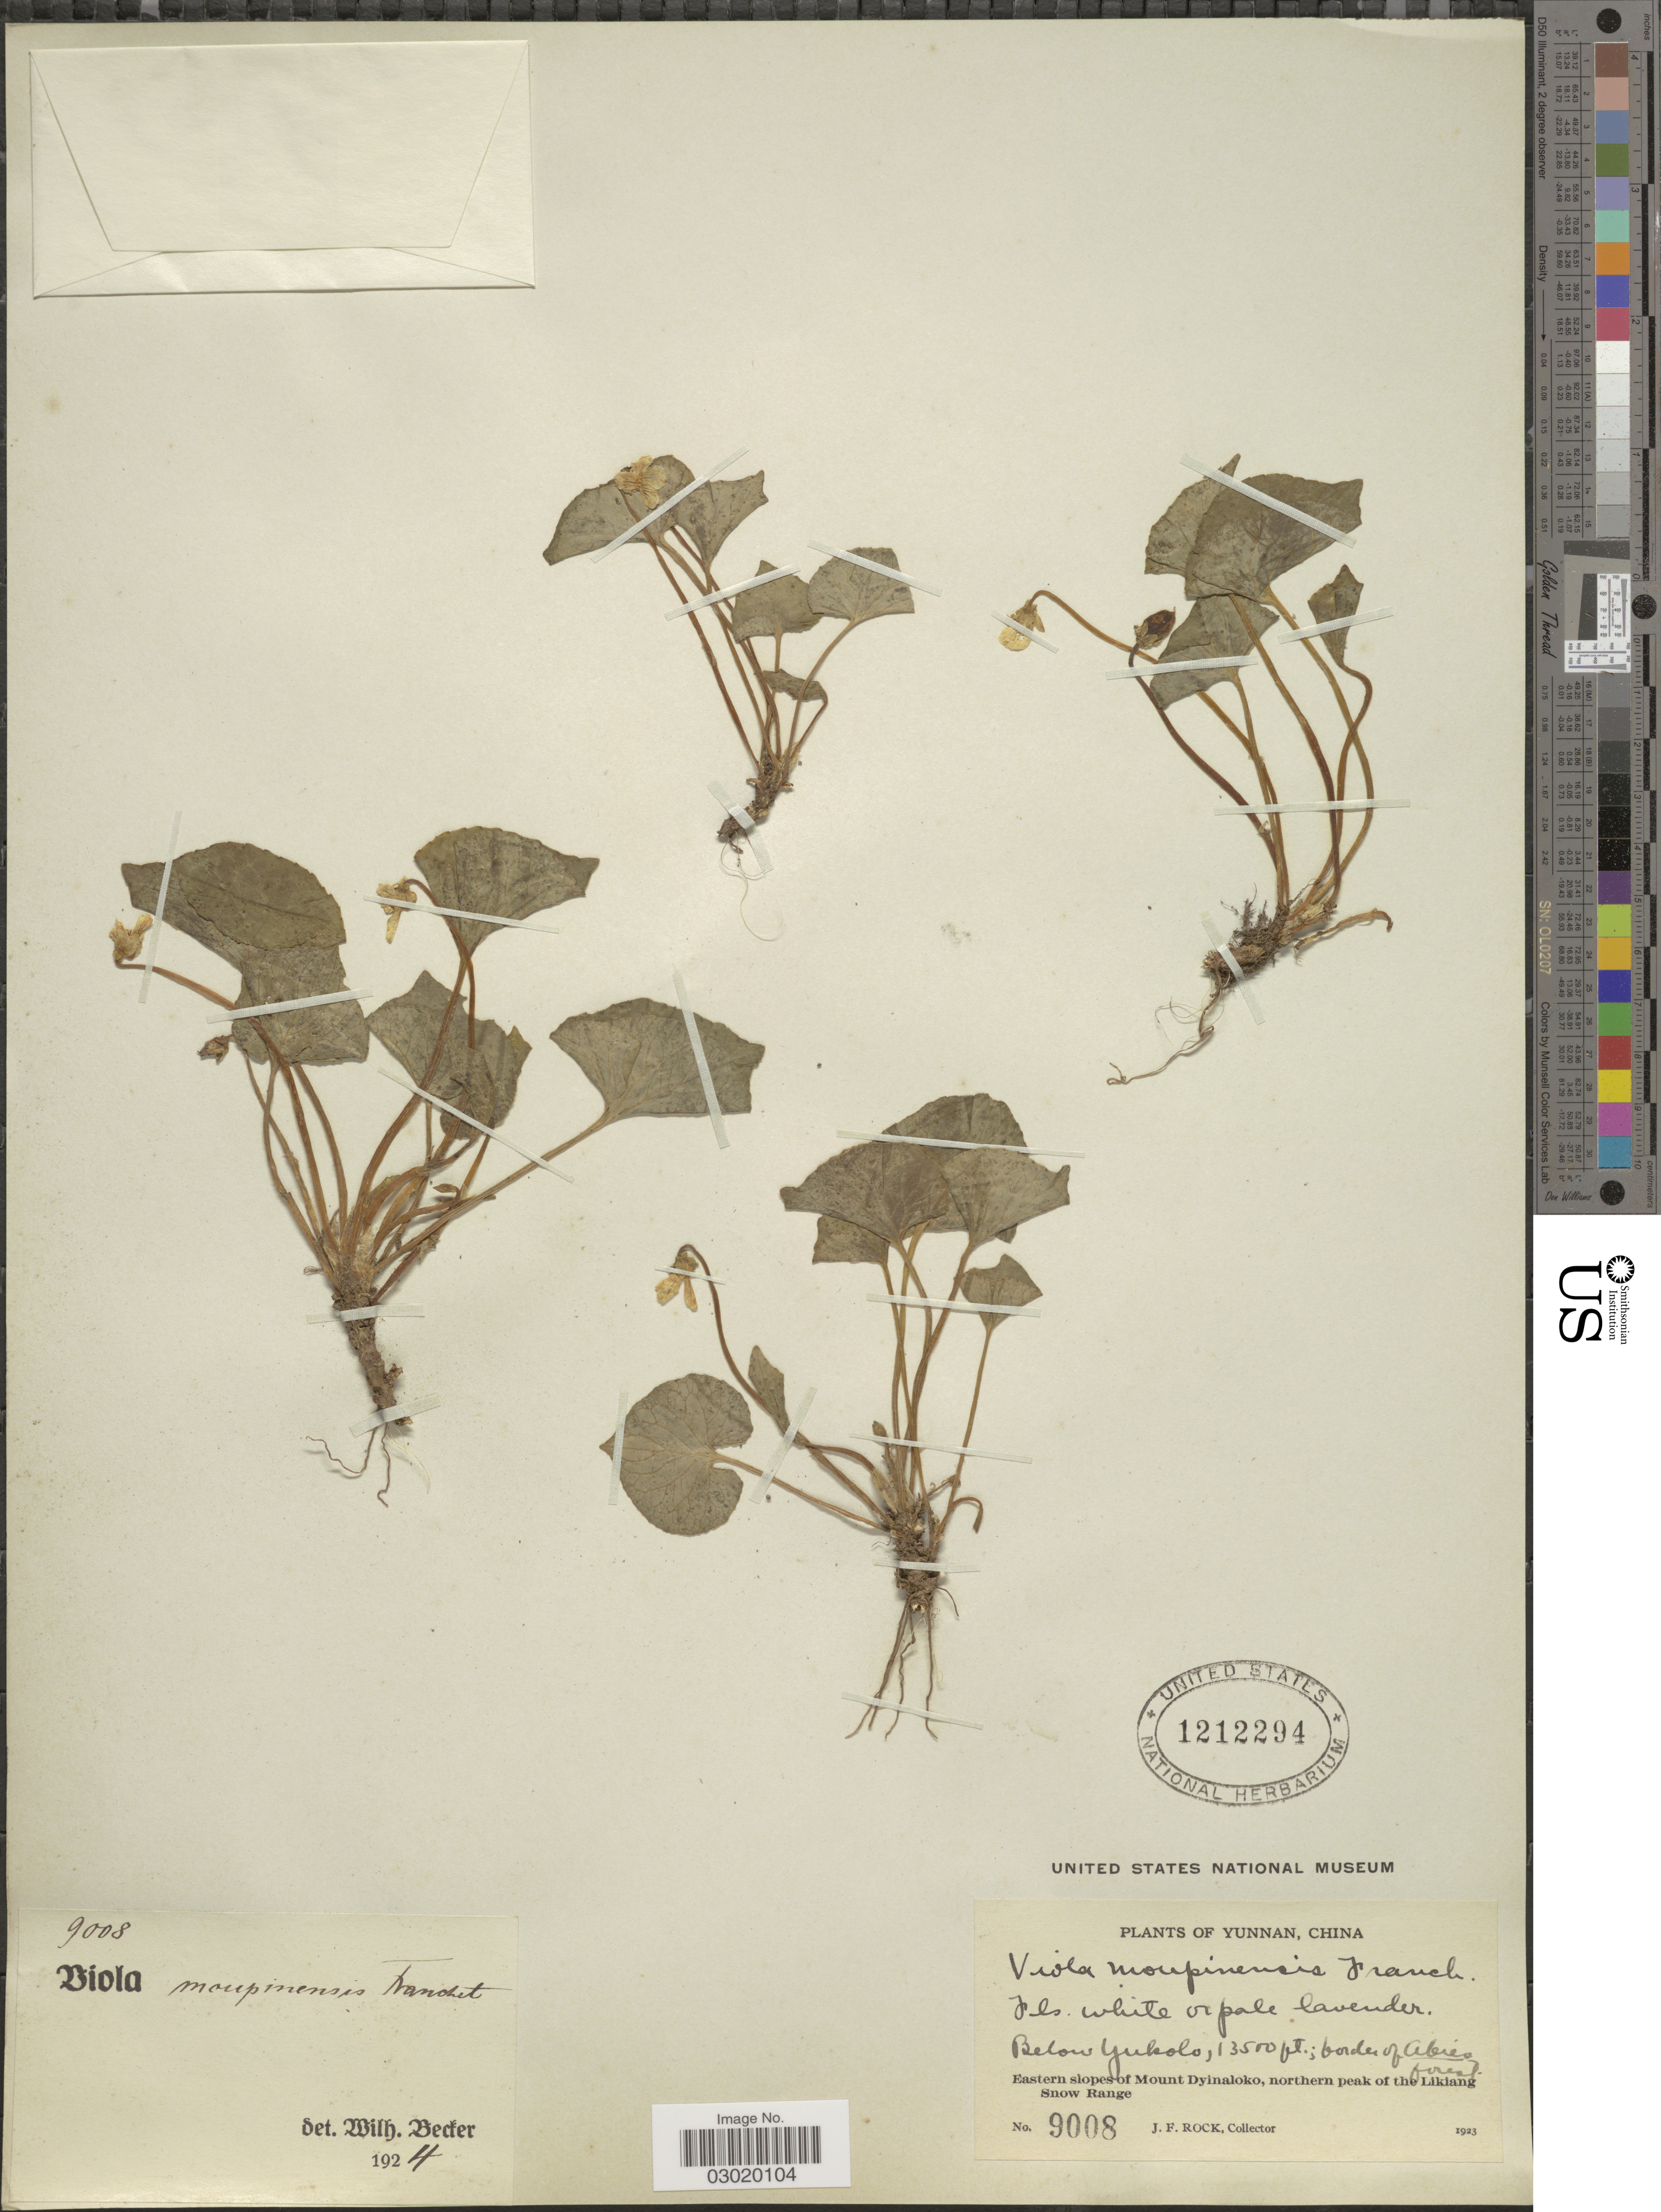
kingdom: Plantae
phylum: Tracheophyta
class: Magnoliopsida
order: Malpighiales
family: Violaceae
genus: Viola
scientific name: Viola moupinensis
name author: Franch.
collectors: J. Rock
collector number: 9008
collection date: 1923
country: China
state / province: Yunnan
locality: Below Yokolo, Eastern slopes of Mount Dyinaloko, northern peak of the Likiang Snow Range.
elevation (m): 4115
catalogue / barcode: US 1212294